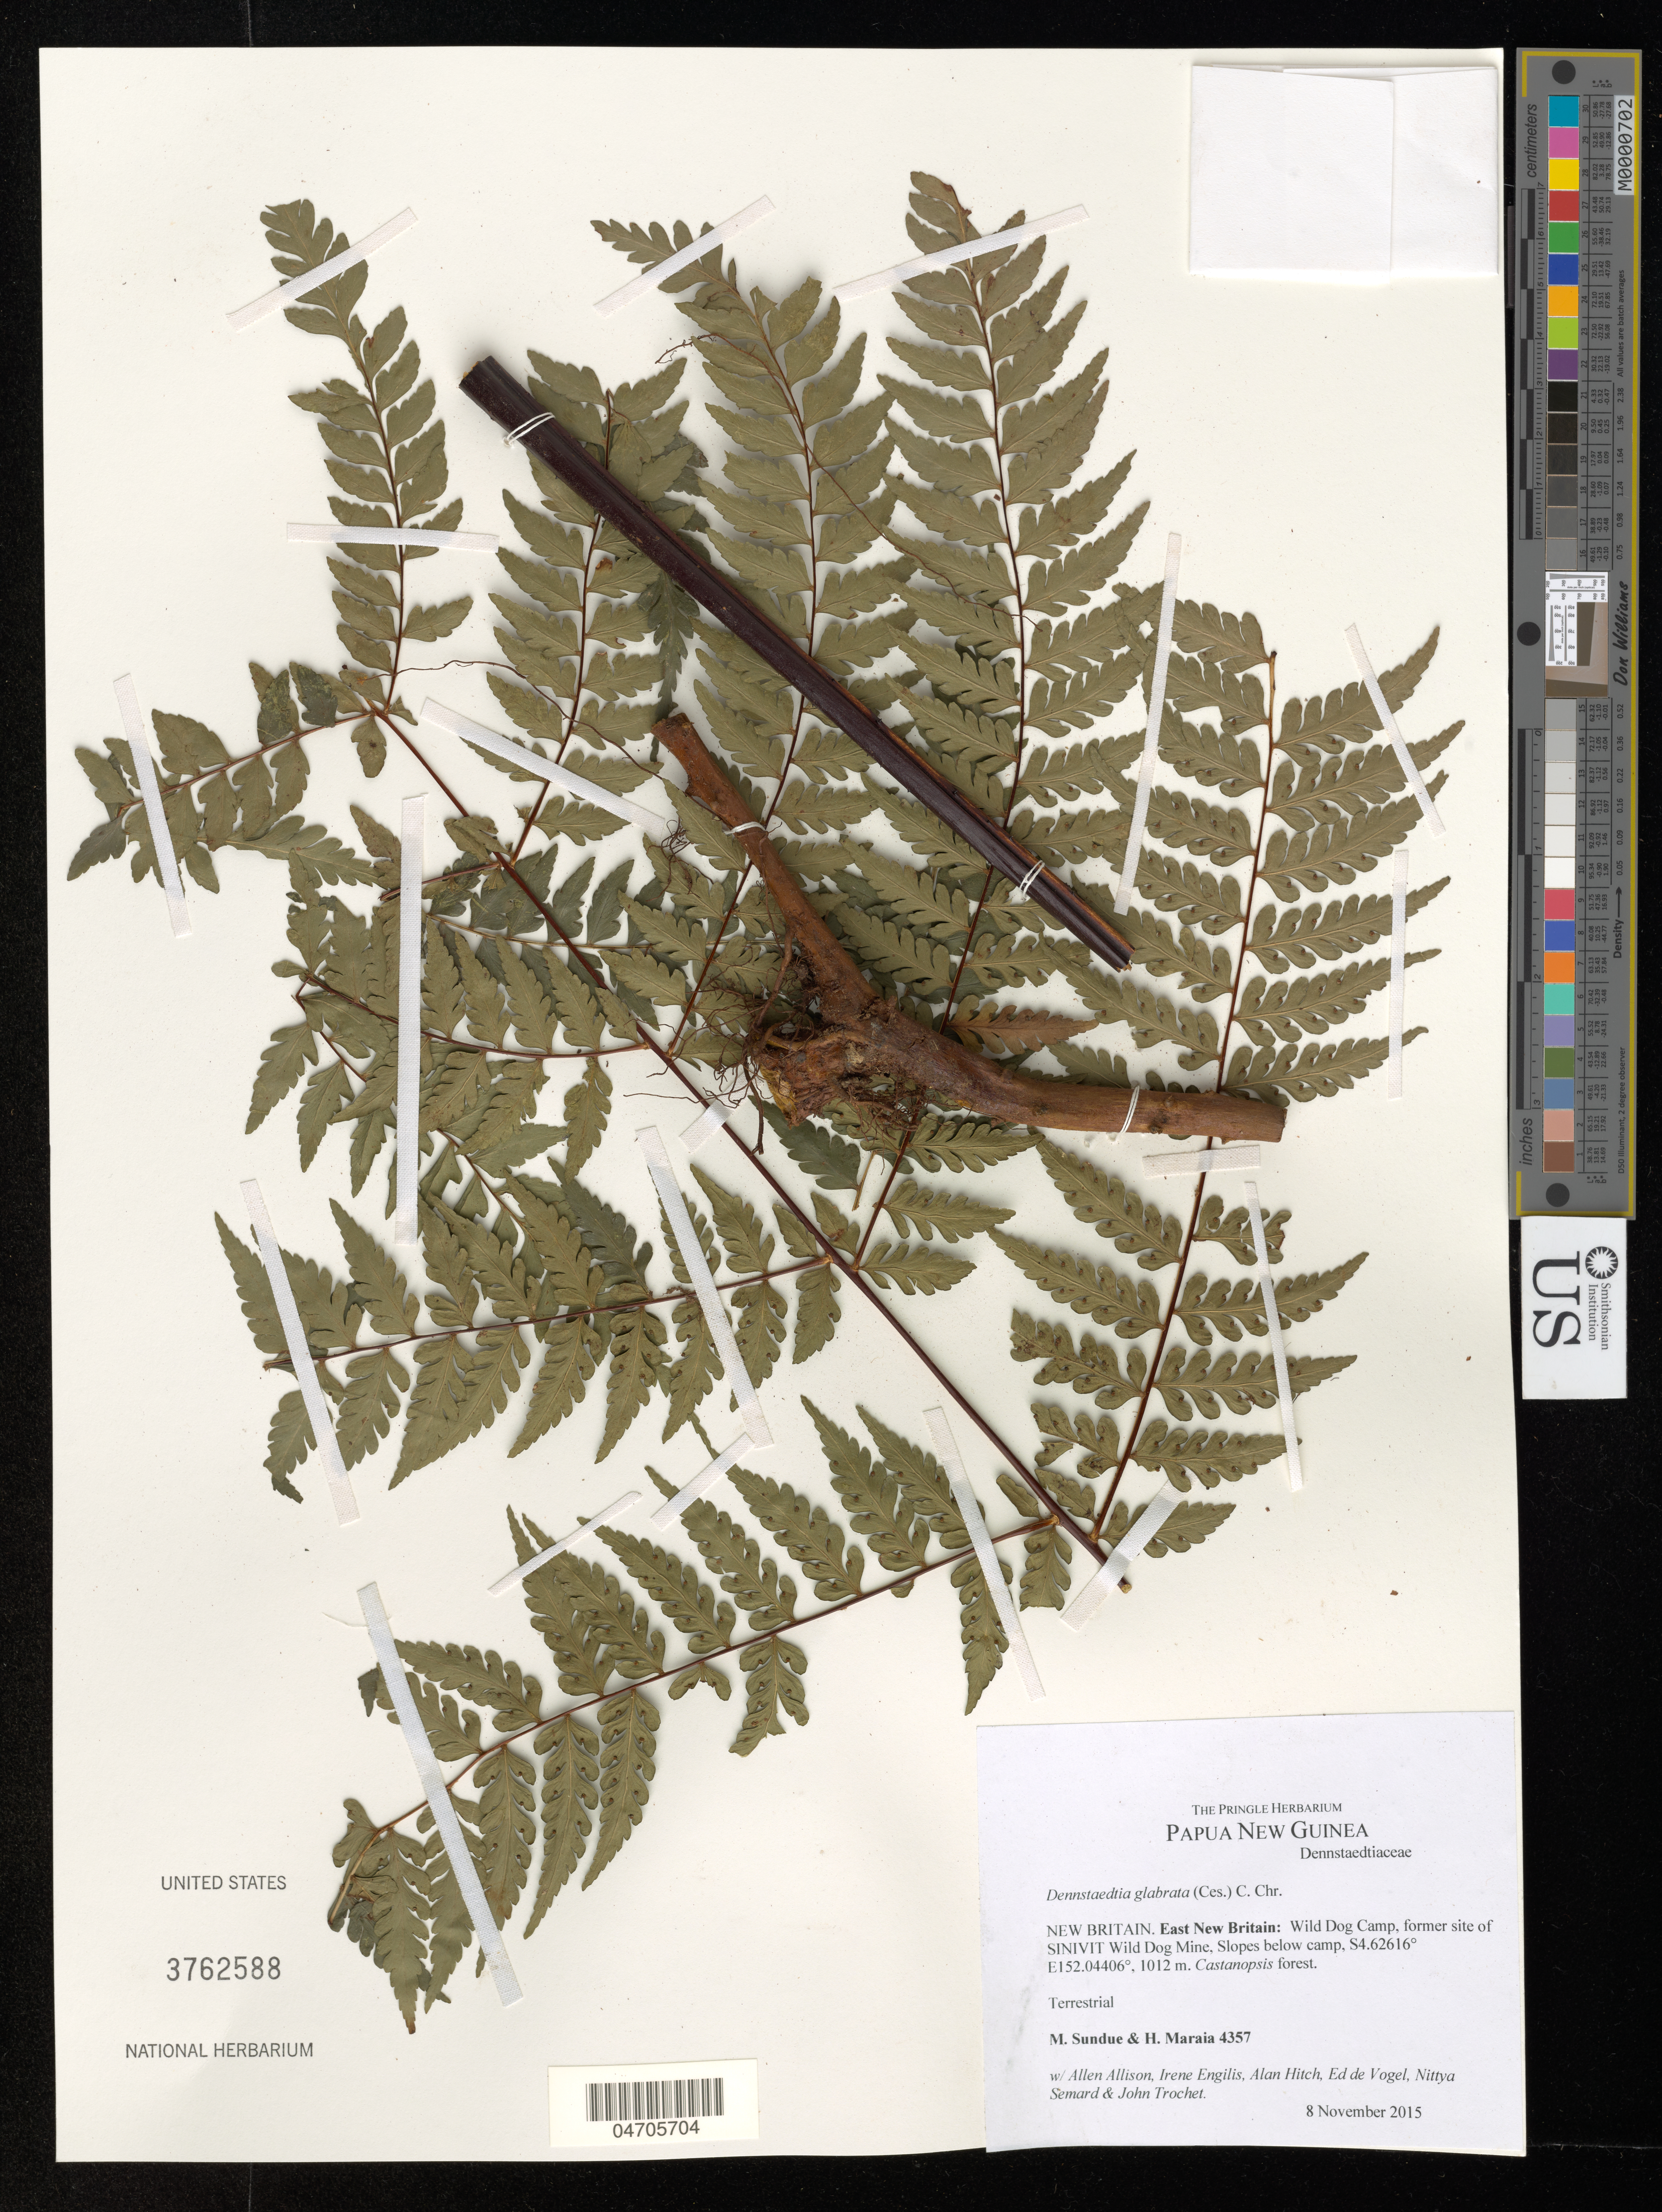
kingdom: Plantae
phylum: Tracheophyta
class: Polypodiopsida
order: Polypodiales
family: Dennstaedtiaceae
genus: Dennstaedtia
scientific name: Dennstaedtia glabrata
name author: (Ces.) C. Chr.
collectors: M. Sundue, H. Maraia, A. Allison & A. Garcia Jimenez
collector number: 4357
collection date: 2015-11-08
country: Papua New Guinea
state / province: East New Britain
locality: New Britain. Wild Dog Camp, former site of SINIVIT Wild Dog Mine, Slopes below camp.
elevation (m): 1012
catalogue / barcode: US 3762588